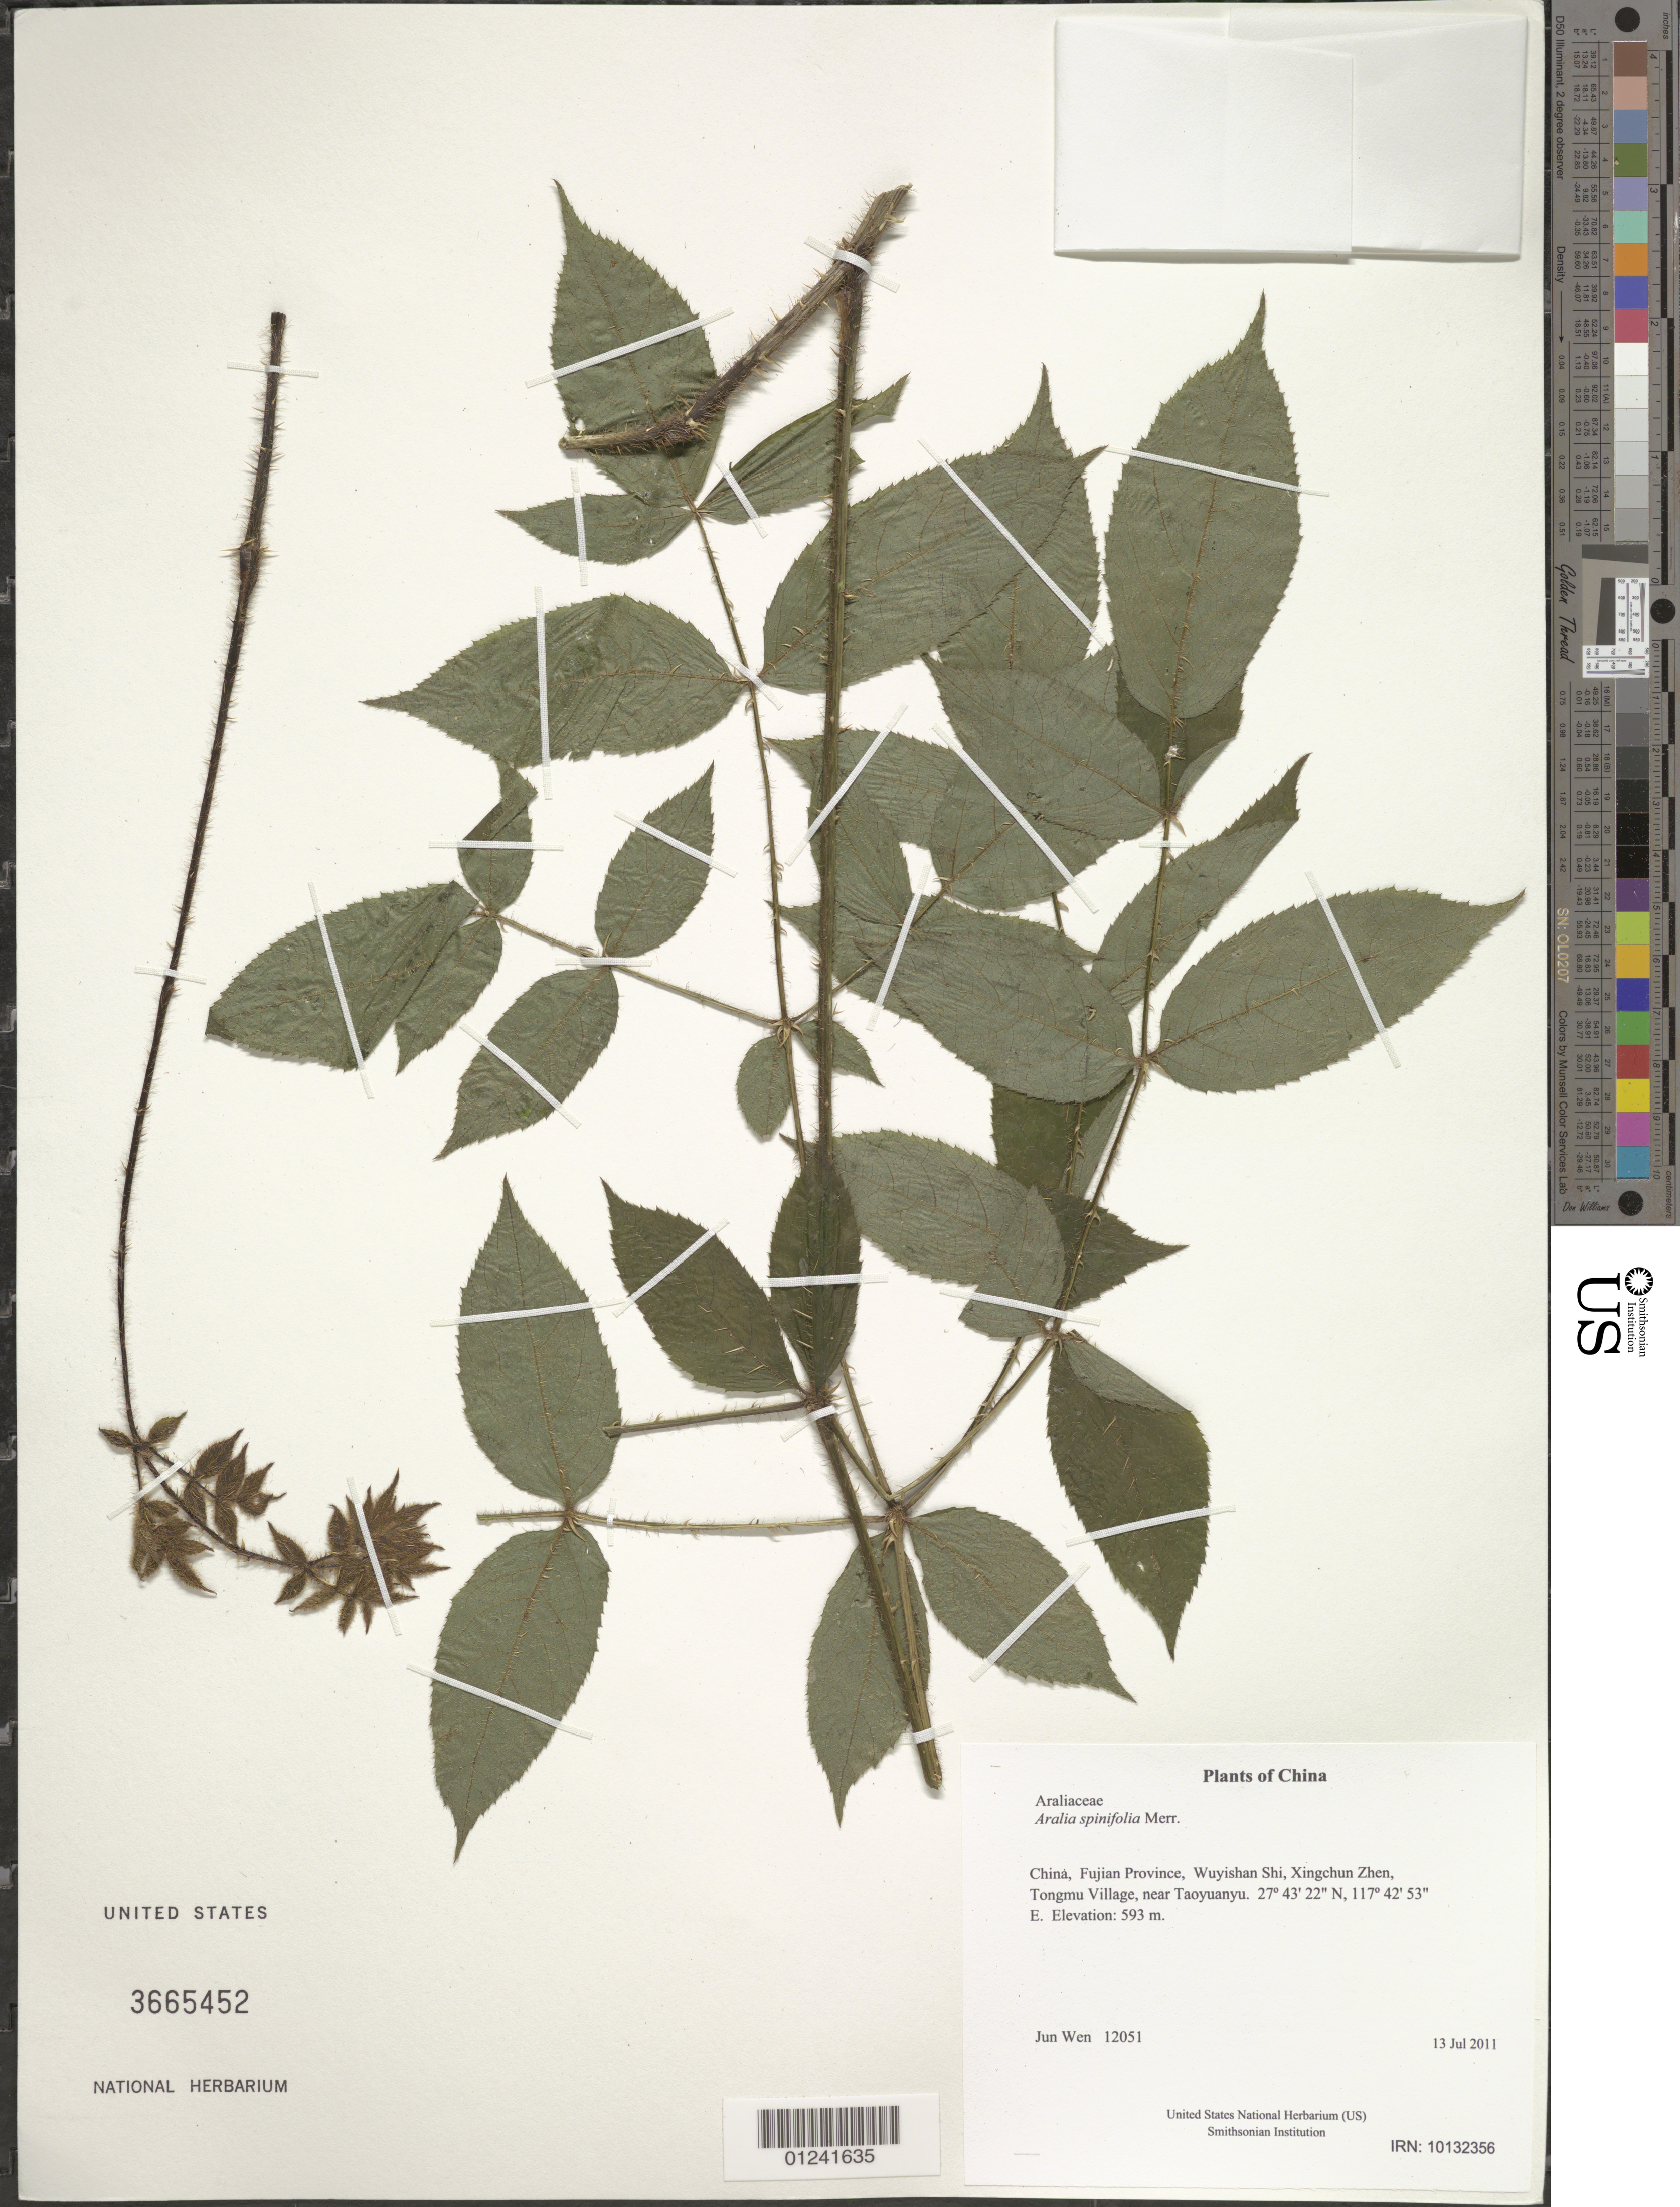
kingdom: Plantae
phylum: Tracheophyta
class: Magnoliopsida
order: Apiales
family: Araliaceae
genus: Aralia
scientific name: Aralia spinifolia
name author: Merr.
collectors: J. Wen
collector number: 12051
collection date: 2011-07-13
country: China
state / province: Fujian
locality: Wuyishan Shi, Xingchun Zhen, Tongmu Village, near Taoyuanyu.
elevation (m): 593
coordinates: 27 43 22.2 N, 117 42 52.9 E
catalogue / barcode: US 3665452